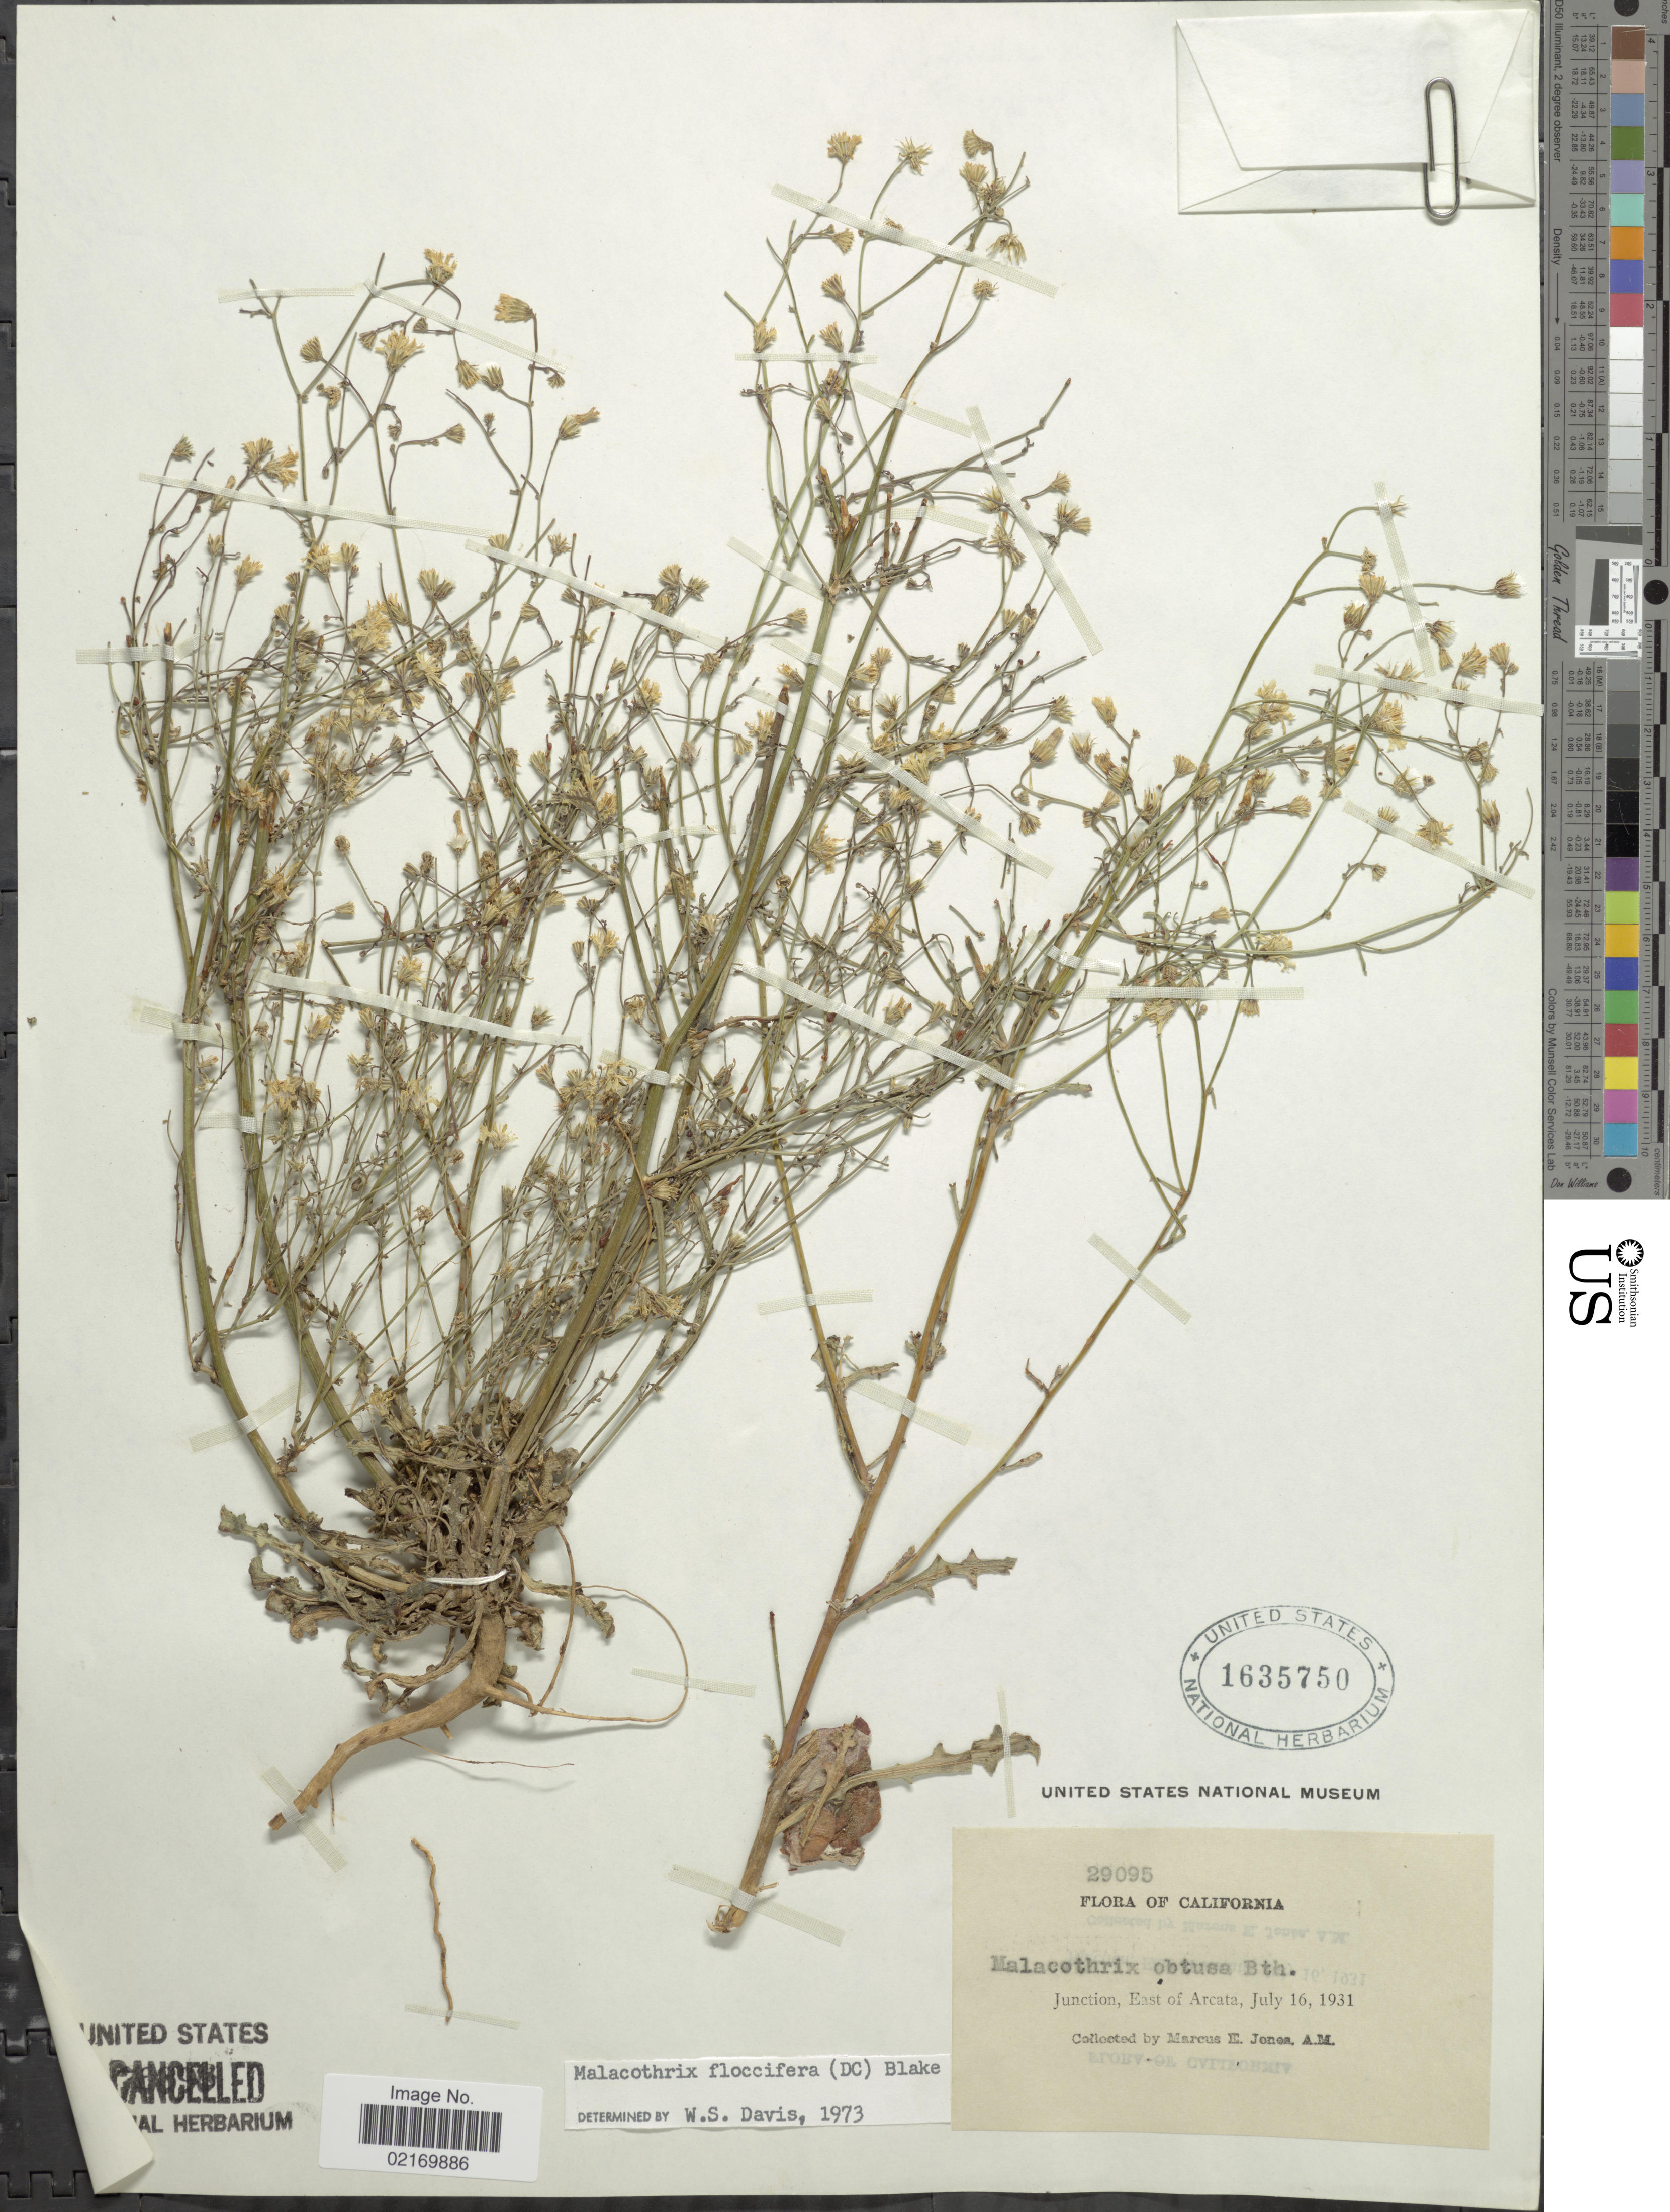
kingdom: Plantae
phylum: Tracheophyta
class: Magnoliopsida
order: Asterales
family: Asteraceae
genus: Malacothrix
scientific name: Malacothrix floccifera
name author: (DC.) S.F. Blake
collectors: M. E. Jones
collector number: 29095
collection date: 1931-07-16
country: United States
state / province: California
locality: Junction, East of Arcata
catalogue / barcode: US 1635750